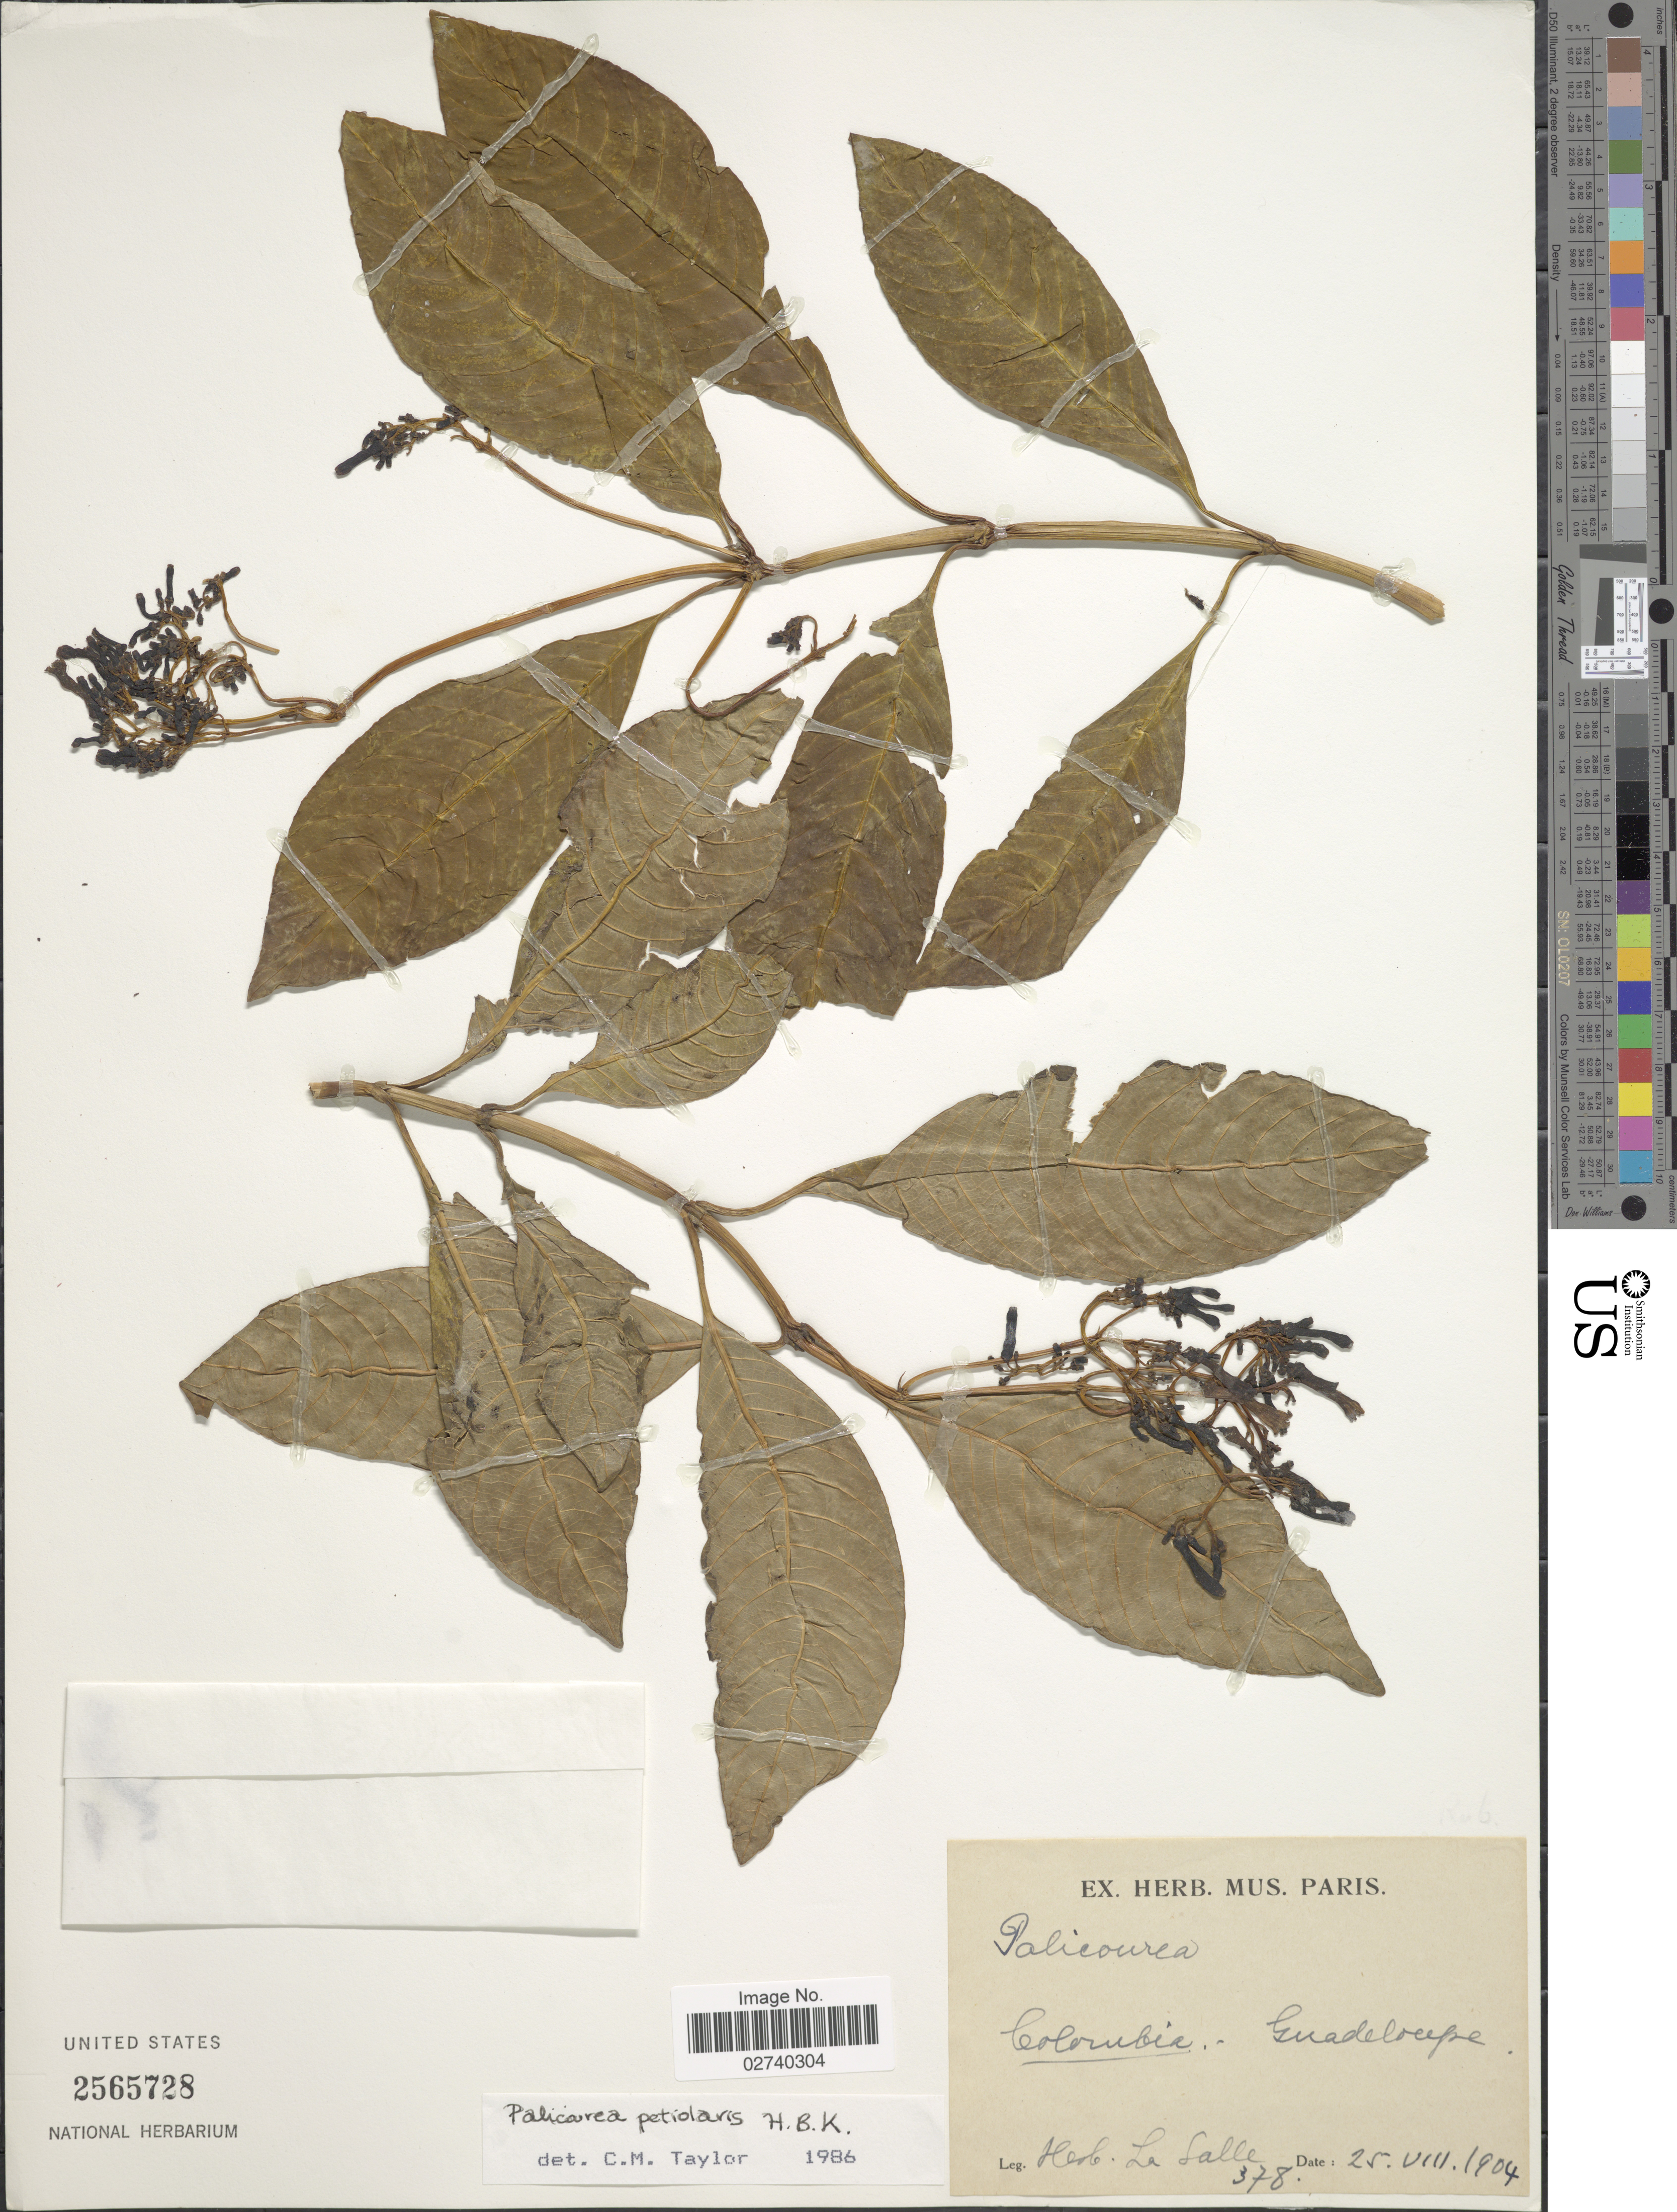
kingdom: Plantae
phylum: Tracheophyta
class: Magnoliopsida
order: Gentianales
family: Rubiaceae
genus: Palicourea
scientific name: Palicourea petiolaris Kunth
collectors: Ex herb. La Salle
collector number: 378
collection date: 1904-08-25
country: Colombia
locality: Guadeloupe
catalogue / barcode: US 2565728